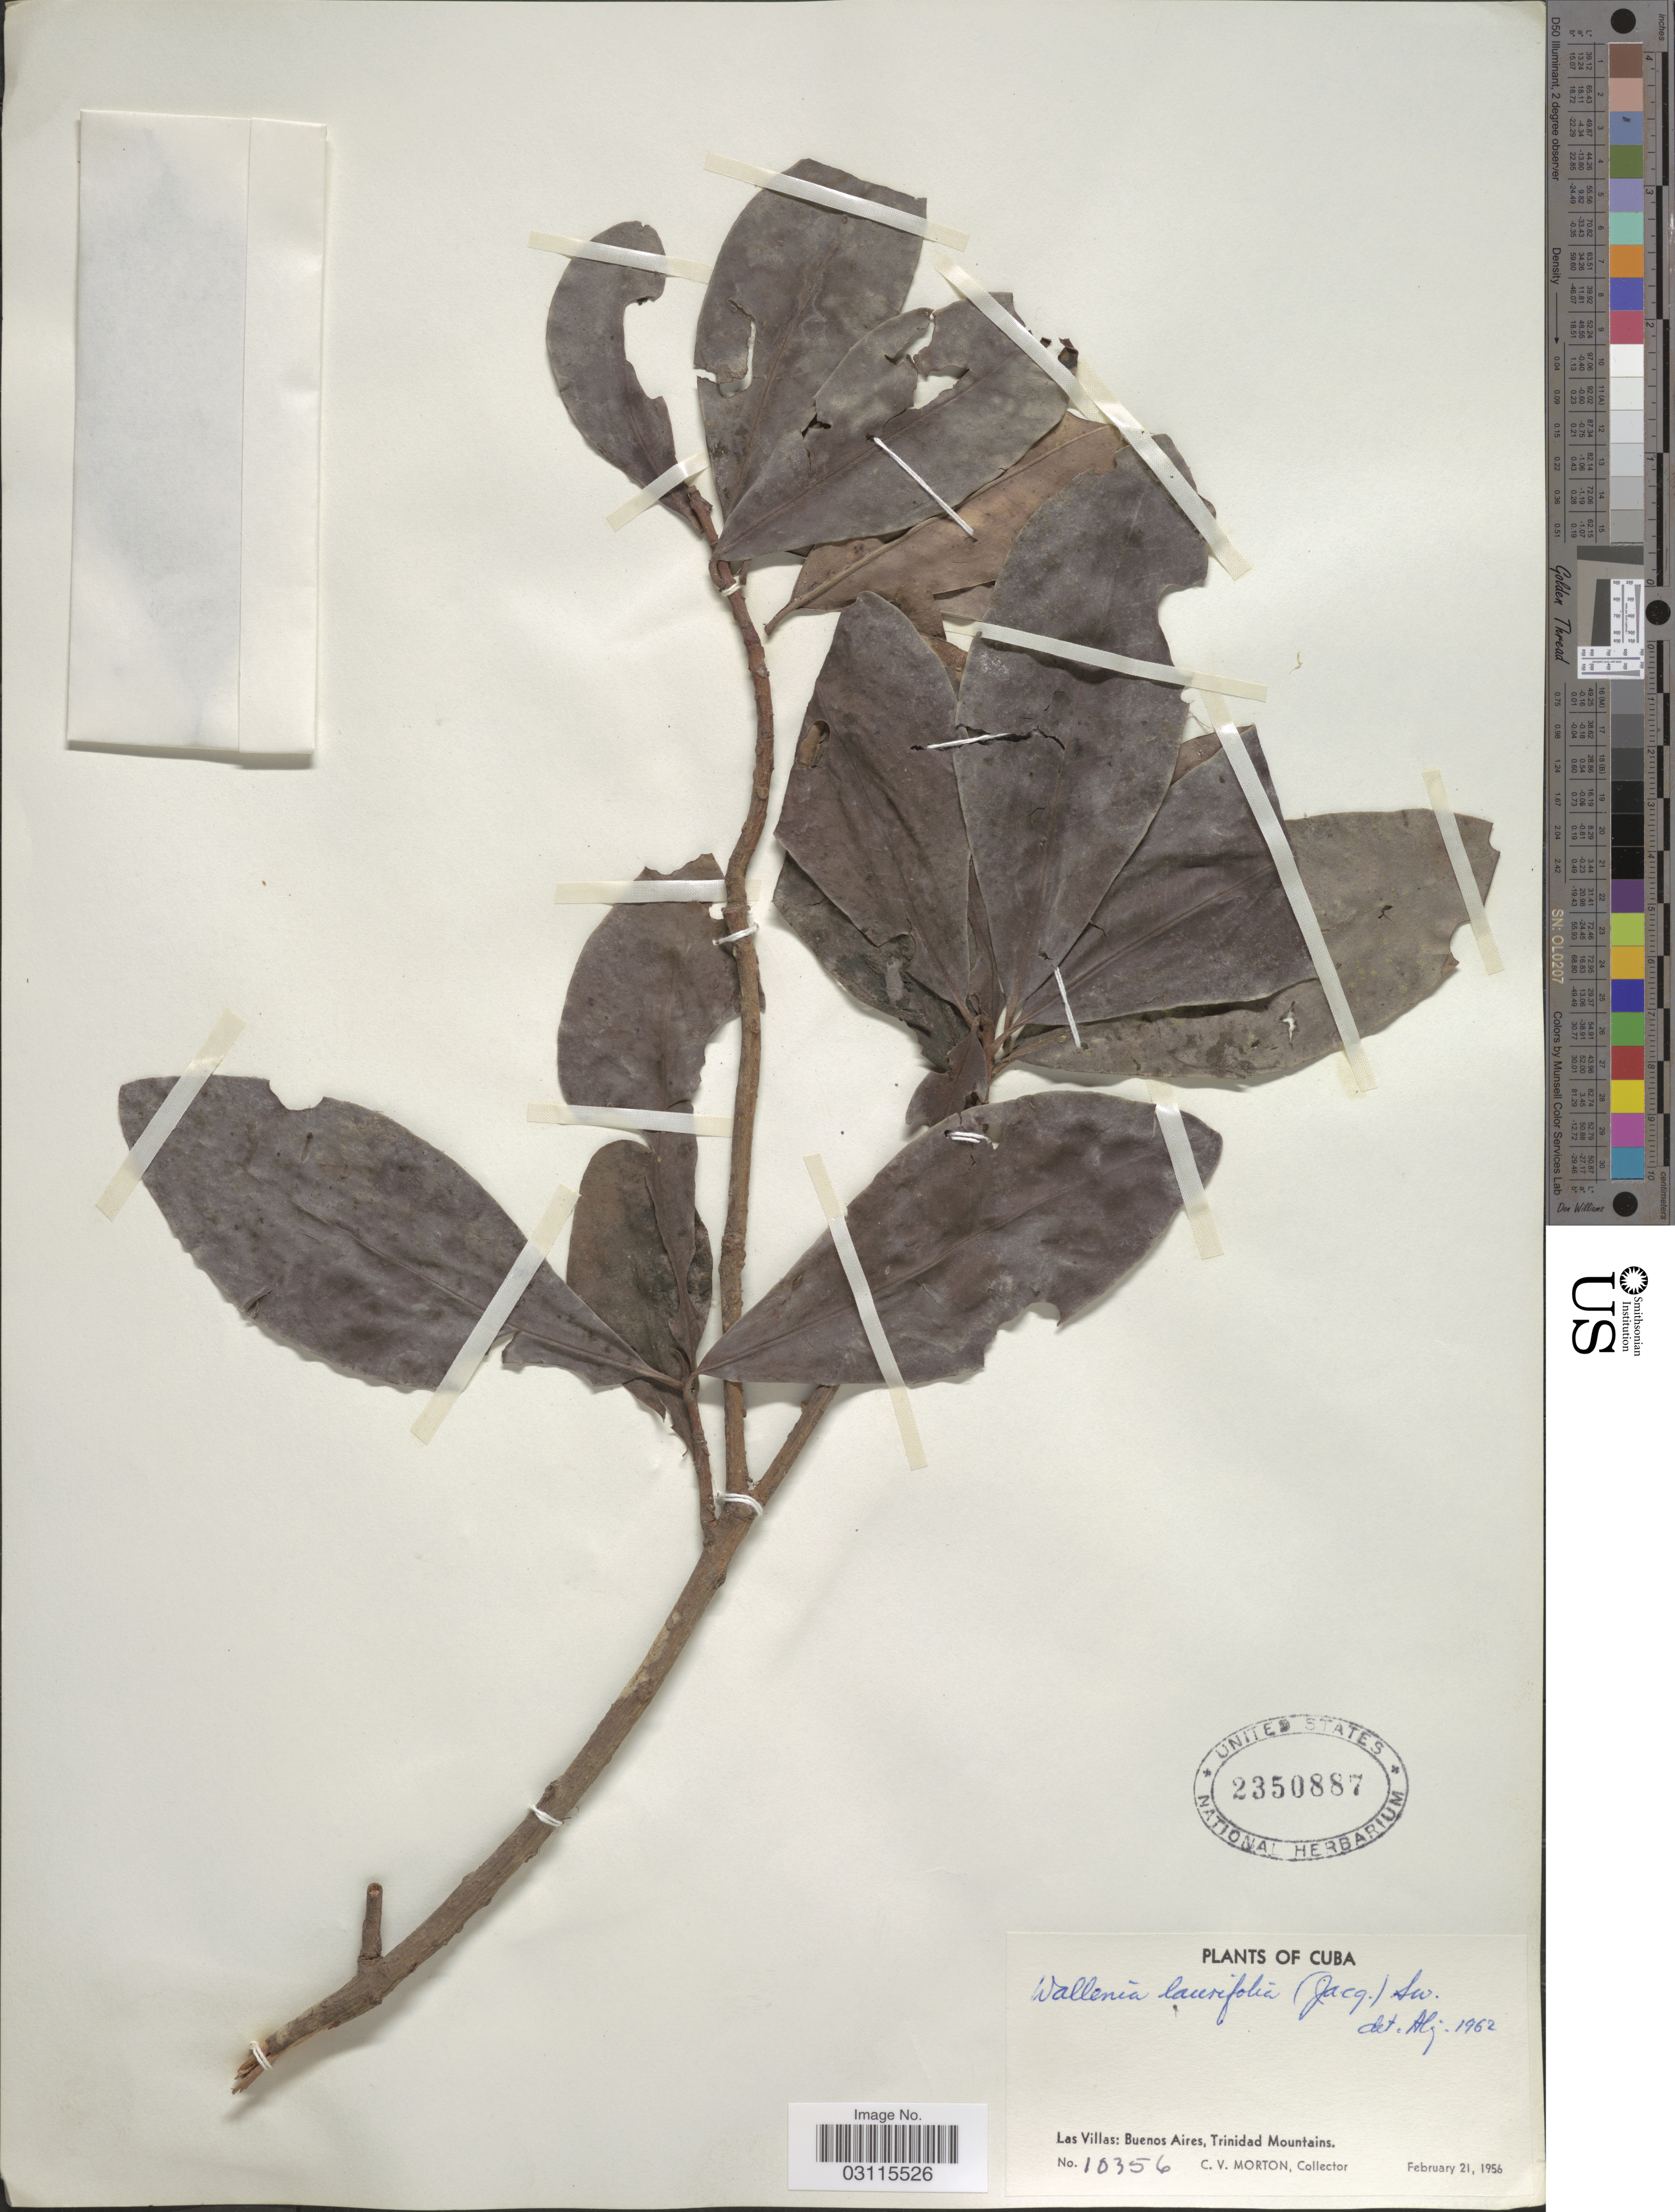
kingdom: Plantae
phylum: Tracheophyta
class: Magnoliopsida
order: Ericales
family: Primulaceae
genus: Wallenia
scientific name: Wallenia laurifolia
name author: Sw.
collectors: C. V. Morton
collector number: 10356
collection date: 1956-02-21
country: Cuba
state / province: Las Villas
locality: Buenos Aires, Trinidad Mountains.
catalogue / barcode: US 2350887